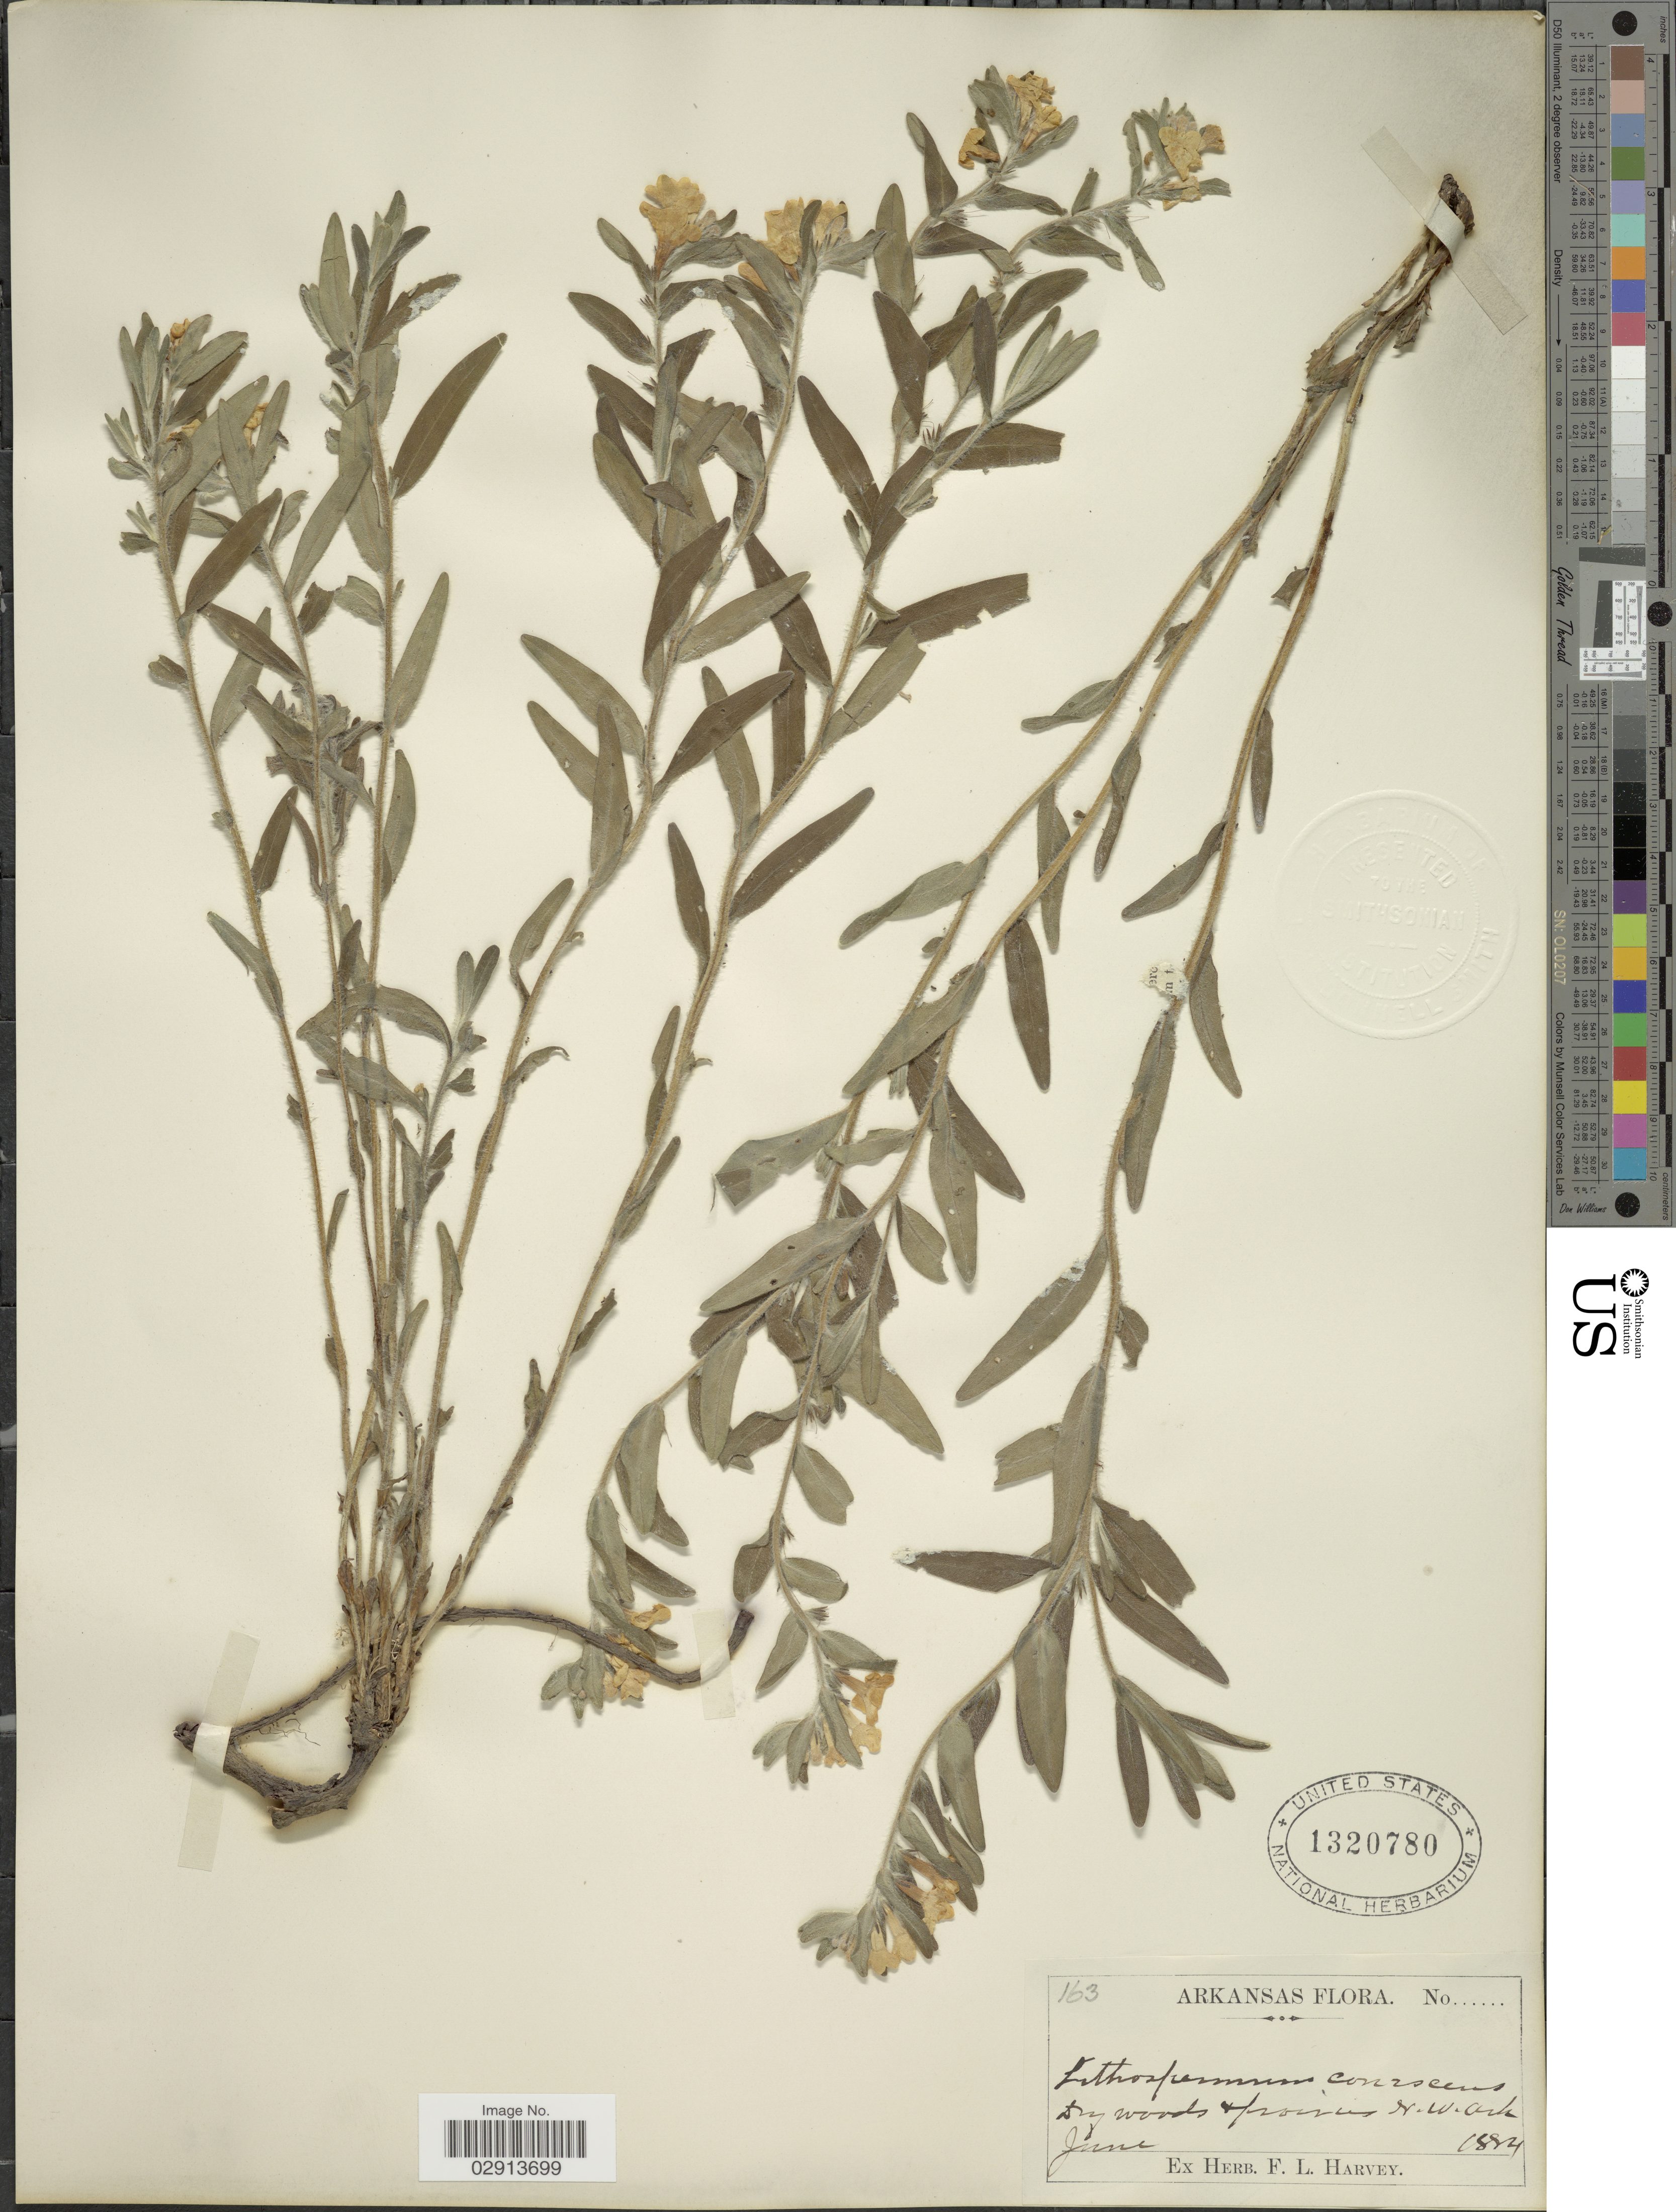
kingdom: Plantae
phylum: Tracheophyta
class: Magnoliopsida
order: Boraginales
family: Boraginaceae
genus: Lithospermum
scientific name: Lithospermum canescens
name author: (Michx.) Lehm.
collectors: ex herb. F. L. Harvey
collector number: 163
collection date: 1894-06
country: United States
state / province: Arkansas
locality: Dry woods + prairies N.W. Ark.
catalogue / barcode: US 1320780